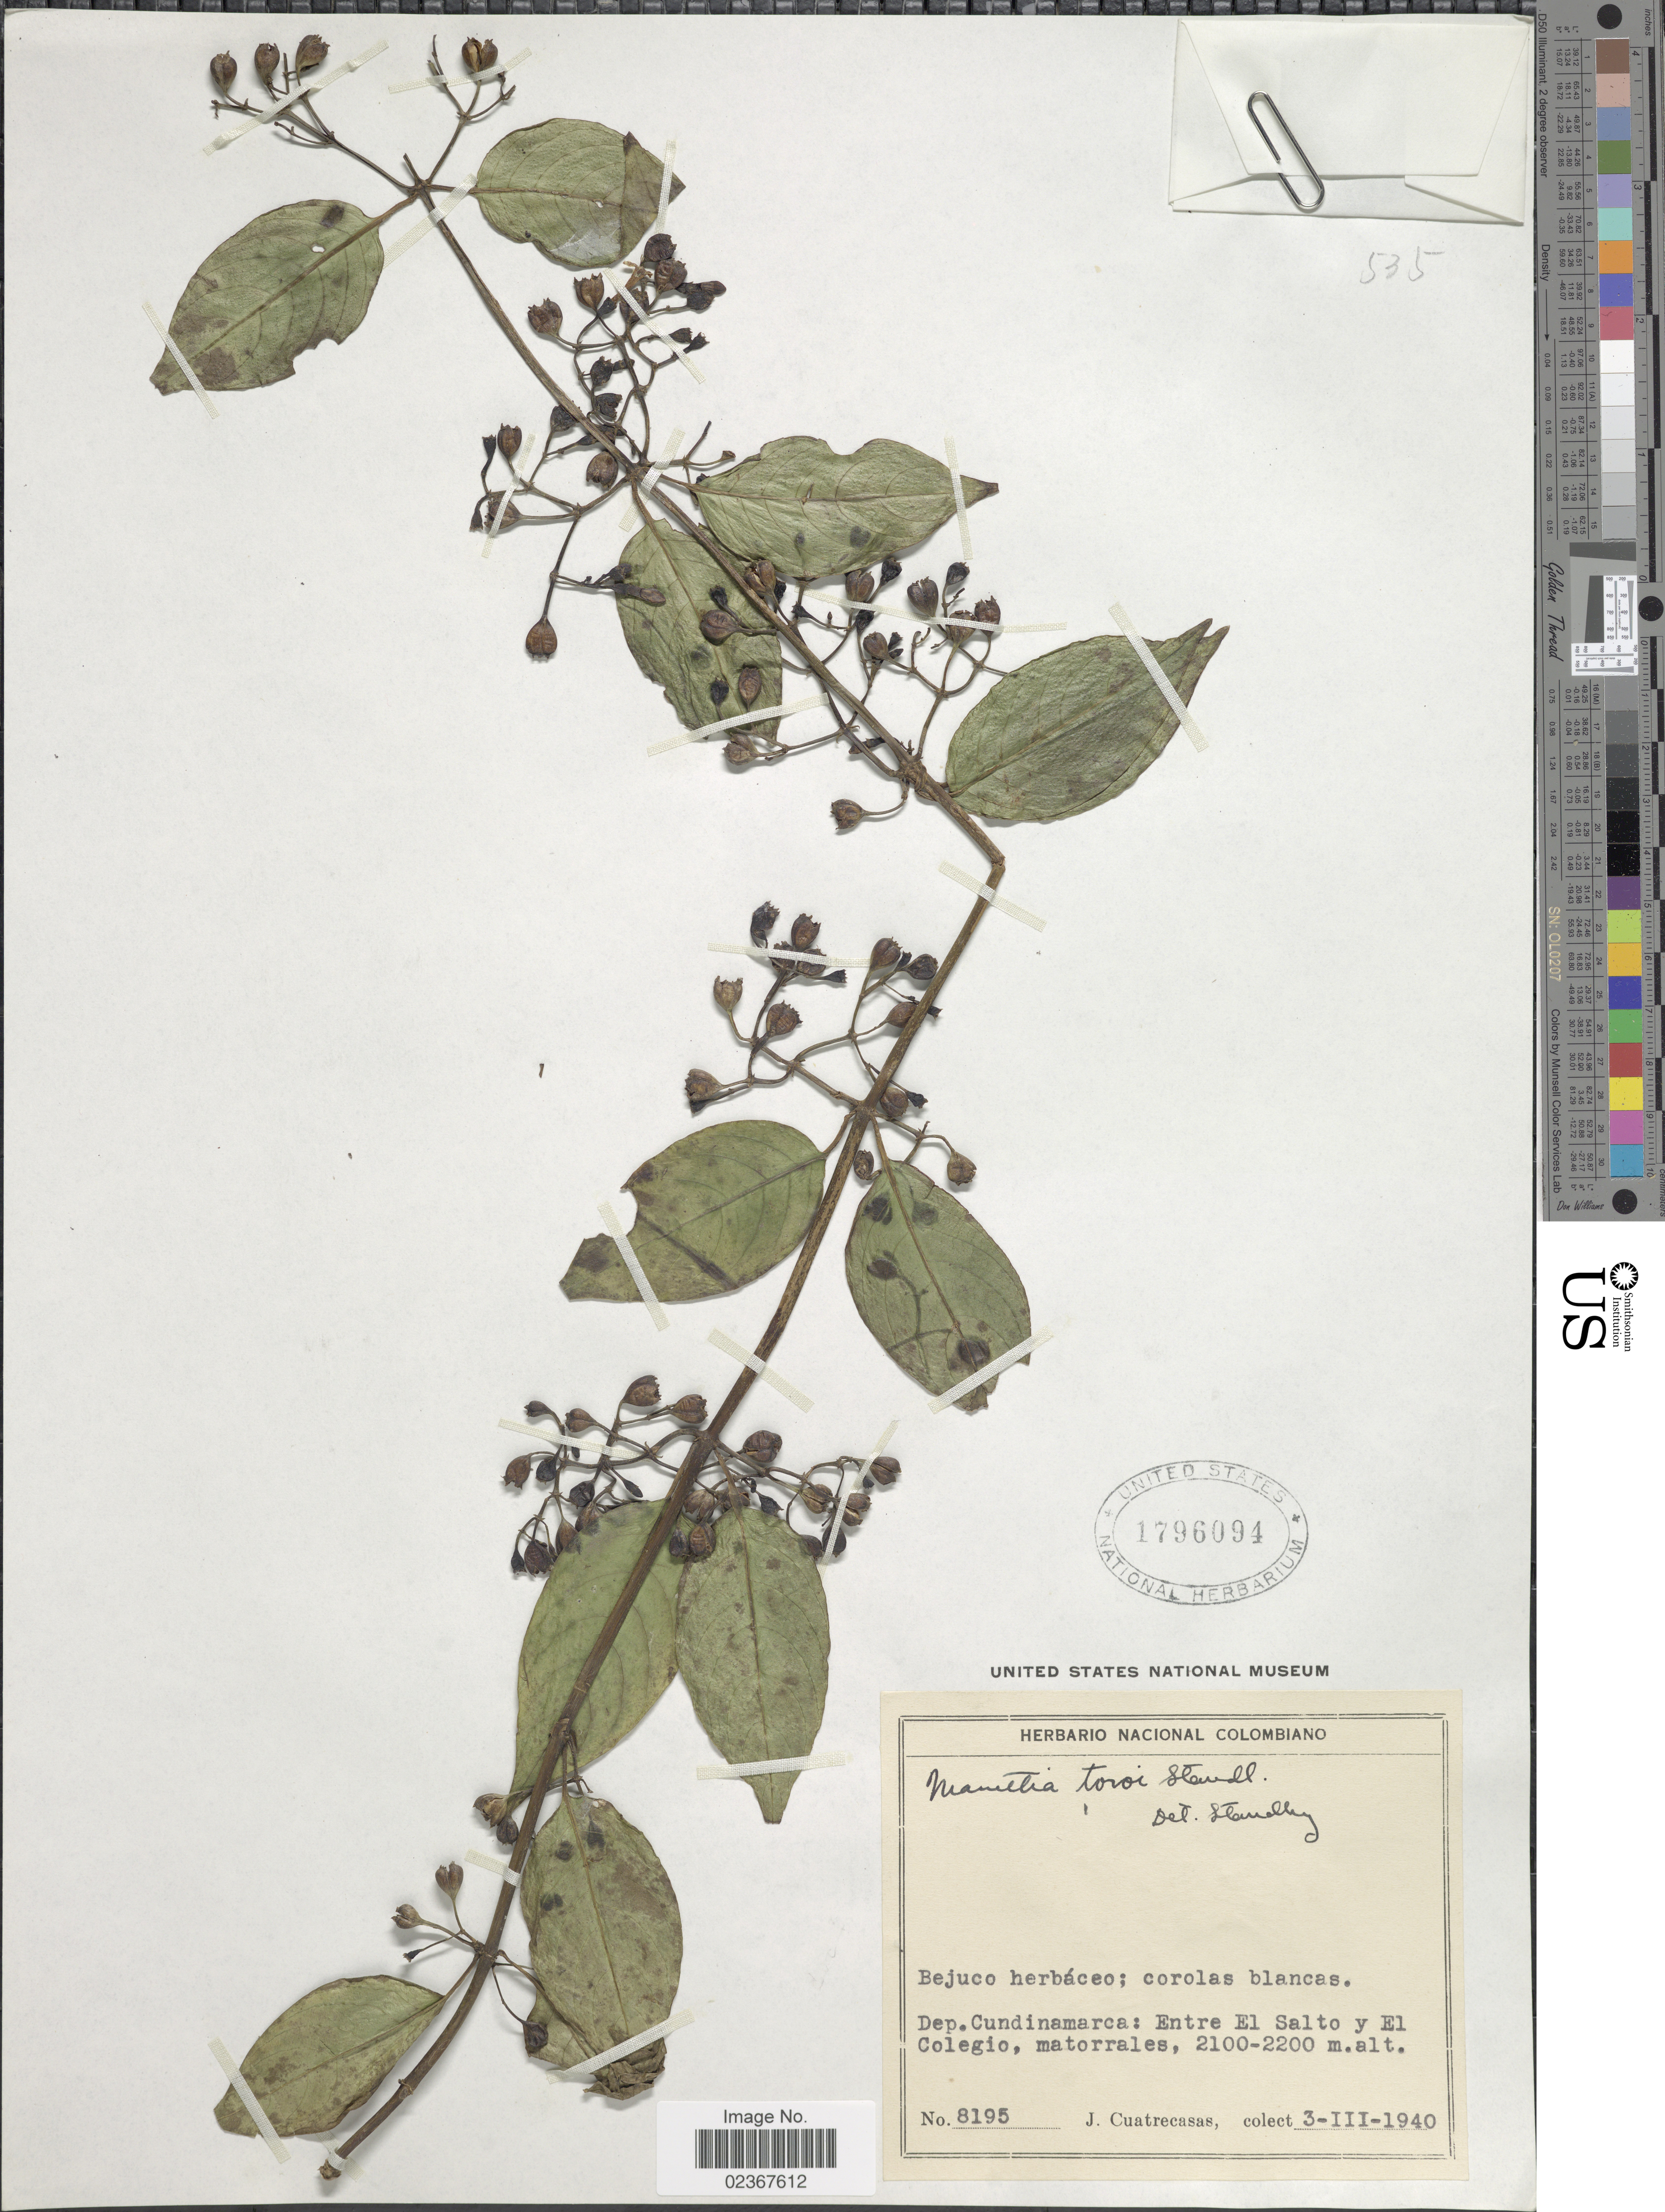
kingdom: Plantae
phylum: Tracheophyta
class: Magnoliopsida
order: Gentianales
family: Rubiaceae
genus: Manettia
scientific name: Manettia toroi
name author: Standl.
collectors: J. Cuatrecasas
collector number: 8195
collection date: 1940-03-03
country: Colombia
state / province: Cundinamarca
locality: Dep. Cundinamarca: Entre El Salto y El Colegio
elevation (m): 2100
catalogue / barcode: US 1796094